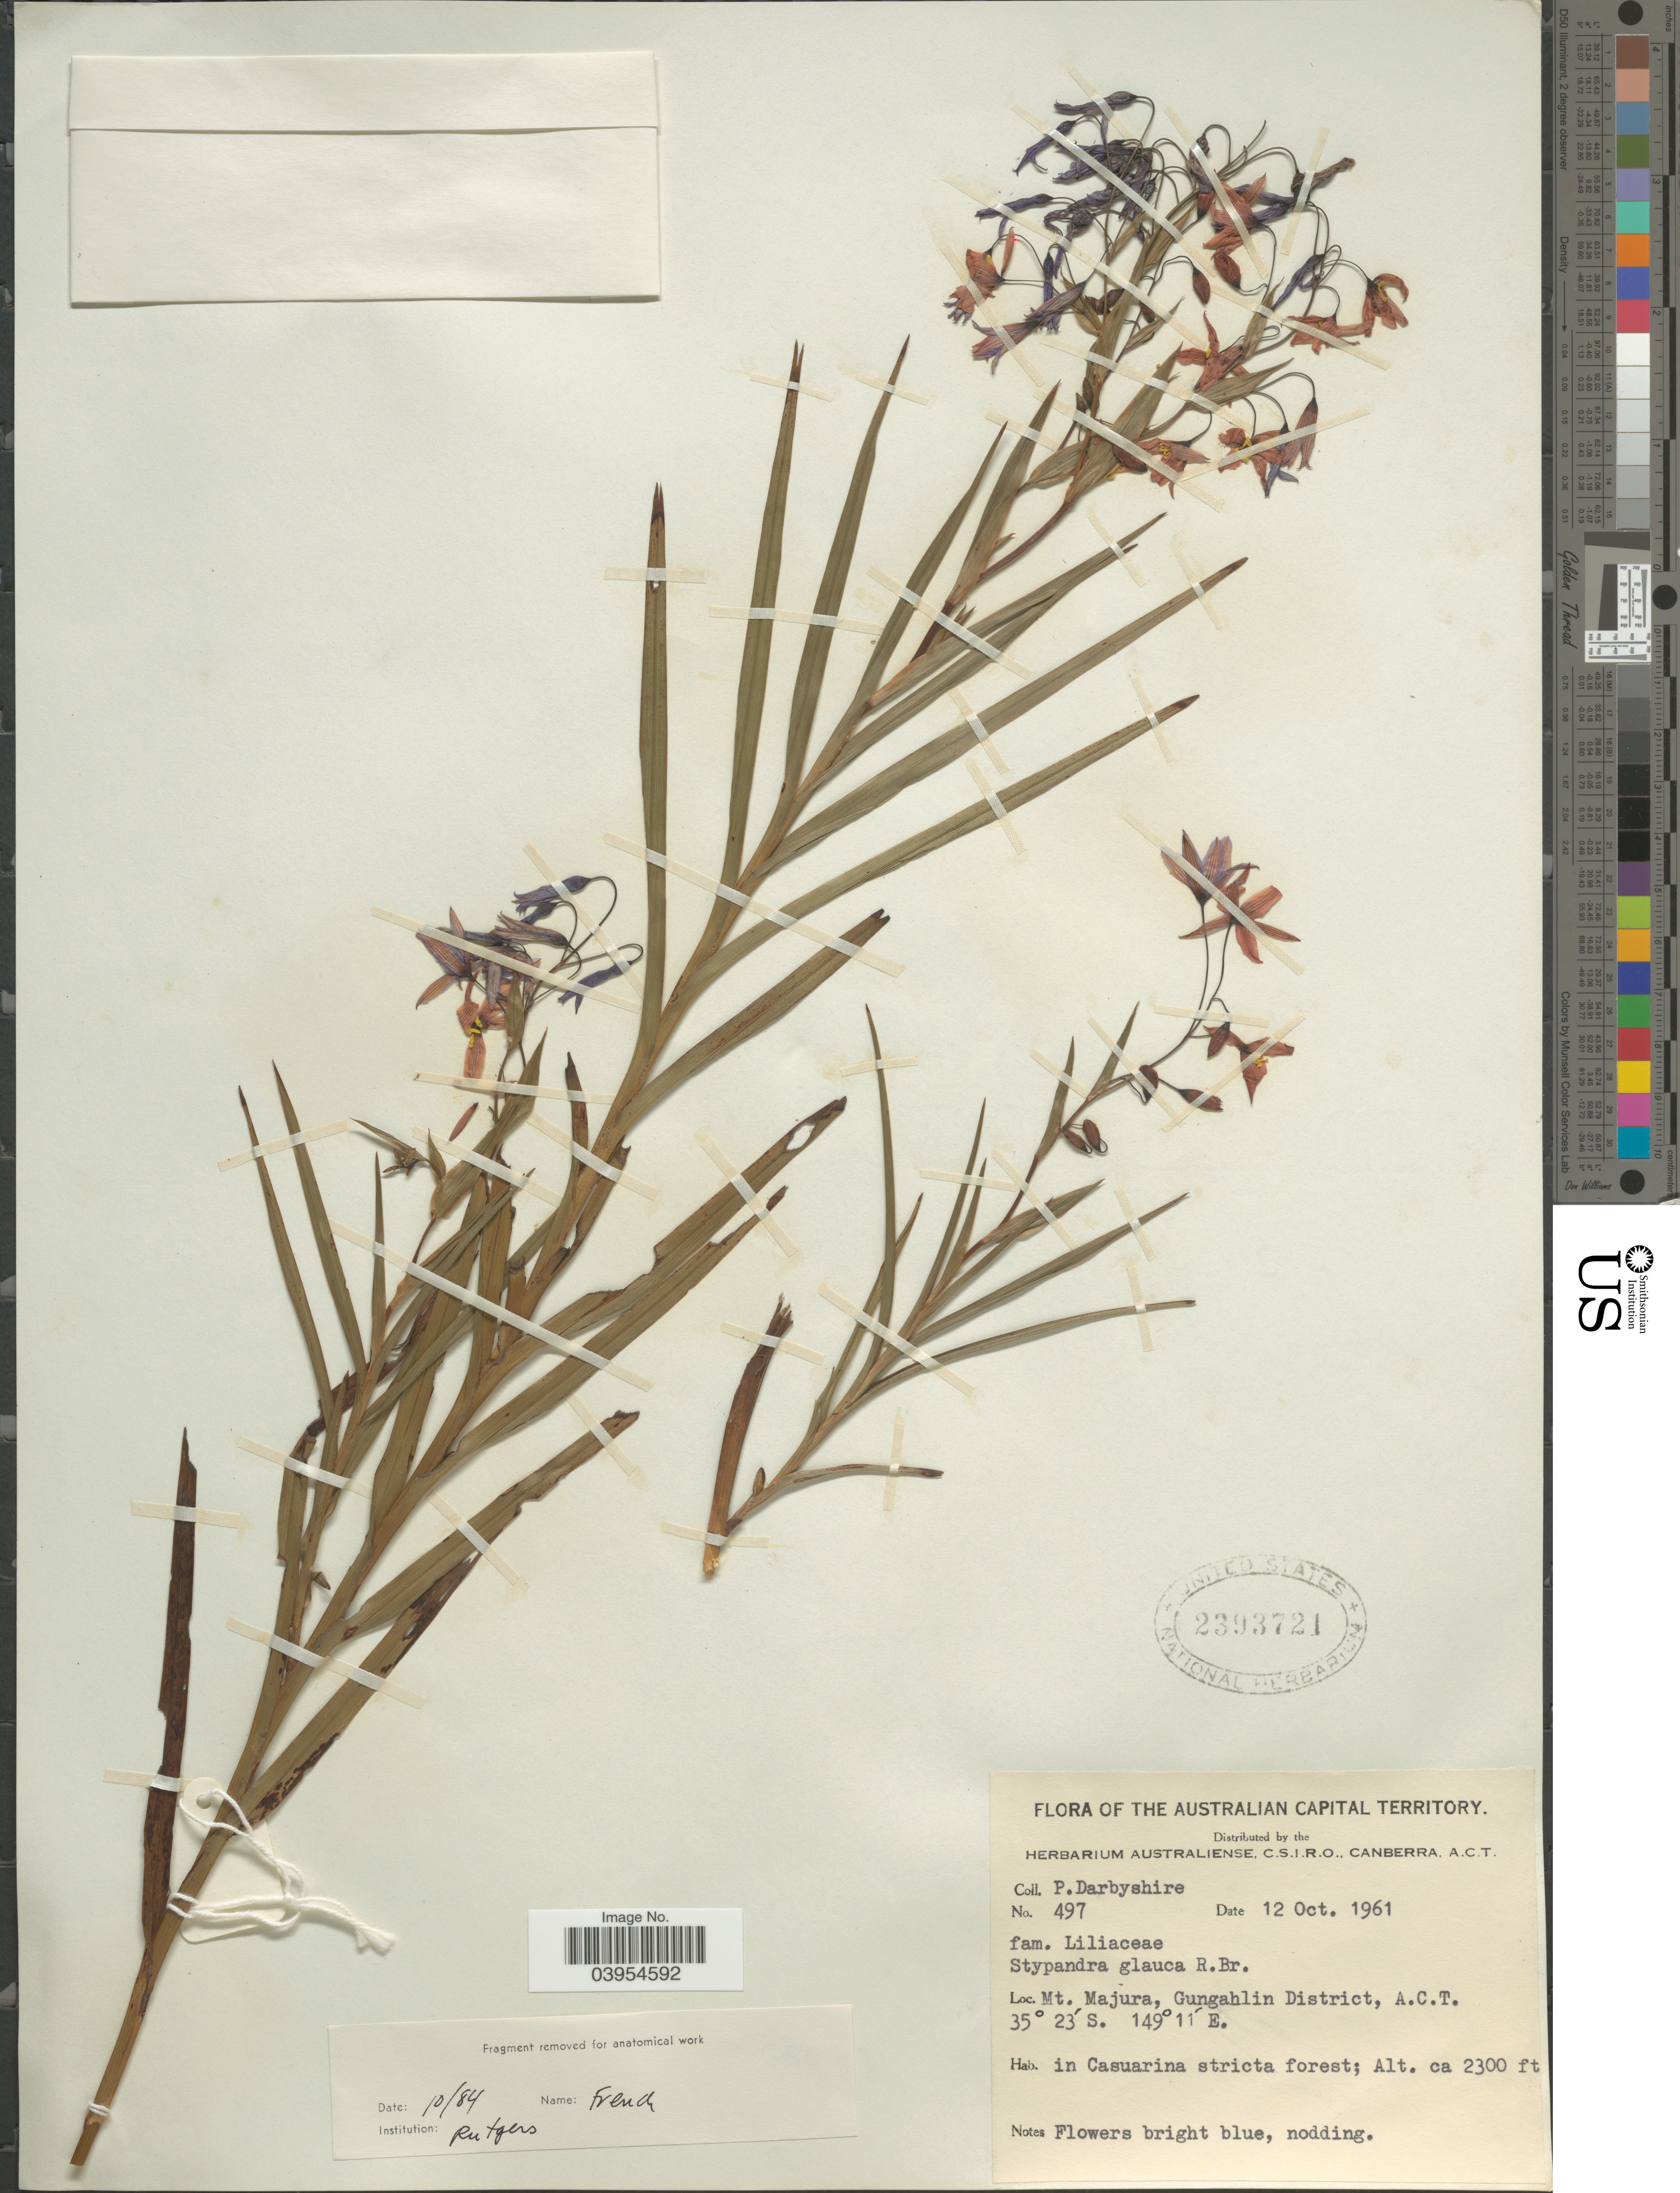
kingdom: Plantae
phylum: Tracheophyta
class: Liliopsida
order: Asparagales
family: Asphodelaceae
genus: Stypandra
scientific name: Stypandra glauca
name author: R. Br.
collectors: P. Darbyshire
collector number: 497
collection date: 1961-10-12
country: Australia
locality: Australian Capital Territory. Mt. Majura, Gungahlin District, A.C.T.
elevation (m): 701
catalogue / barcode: US 2393721